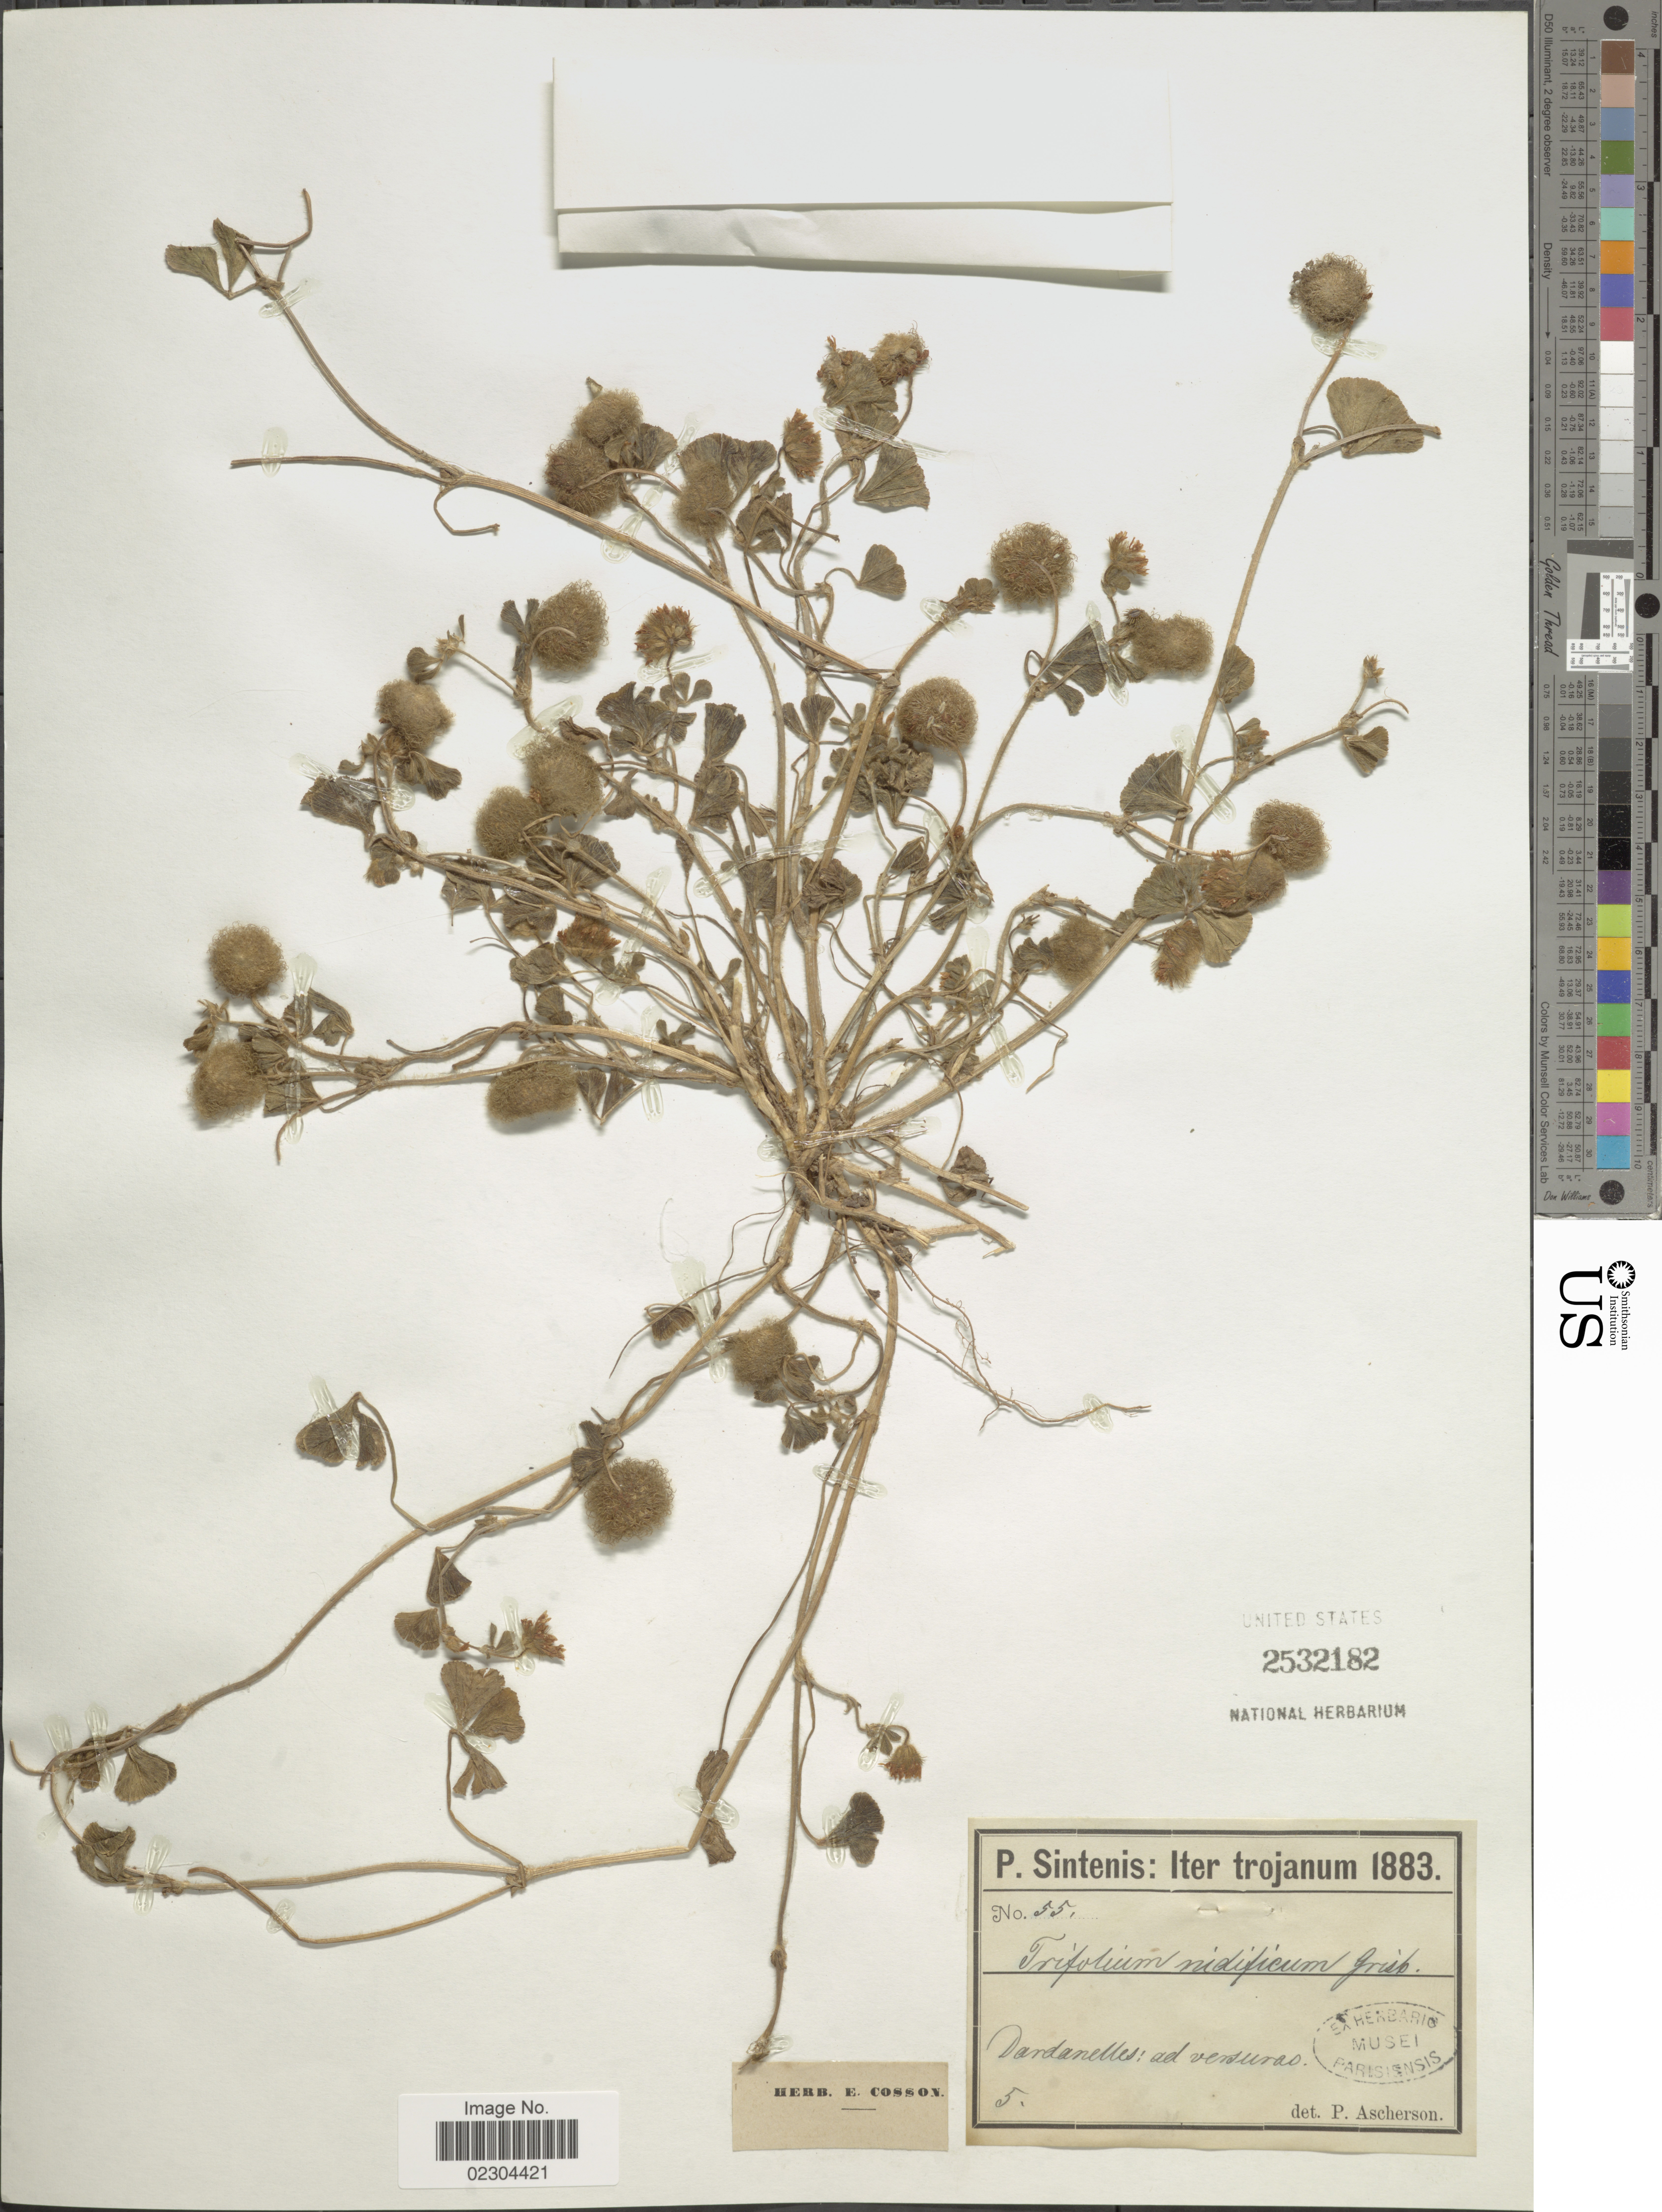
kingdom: Plantae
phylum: Tracheophyta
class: Magnoliopsida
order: Fabales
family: Fabaceae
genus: Trifolium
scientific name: Trifolium nidificum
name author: Griseb.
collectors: P. Sintenis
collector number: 55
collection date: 1883-05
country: Turkey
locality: Inter trojanum, DFardanelles: ad versuras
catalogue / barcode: US 2532182